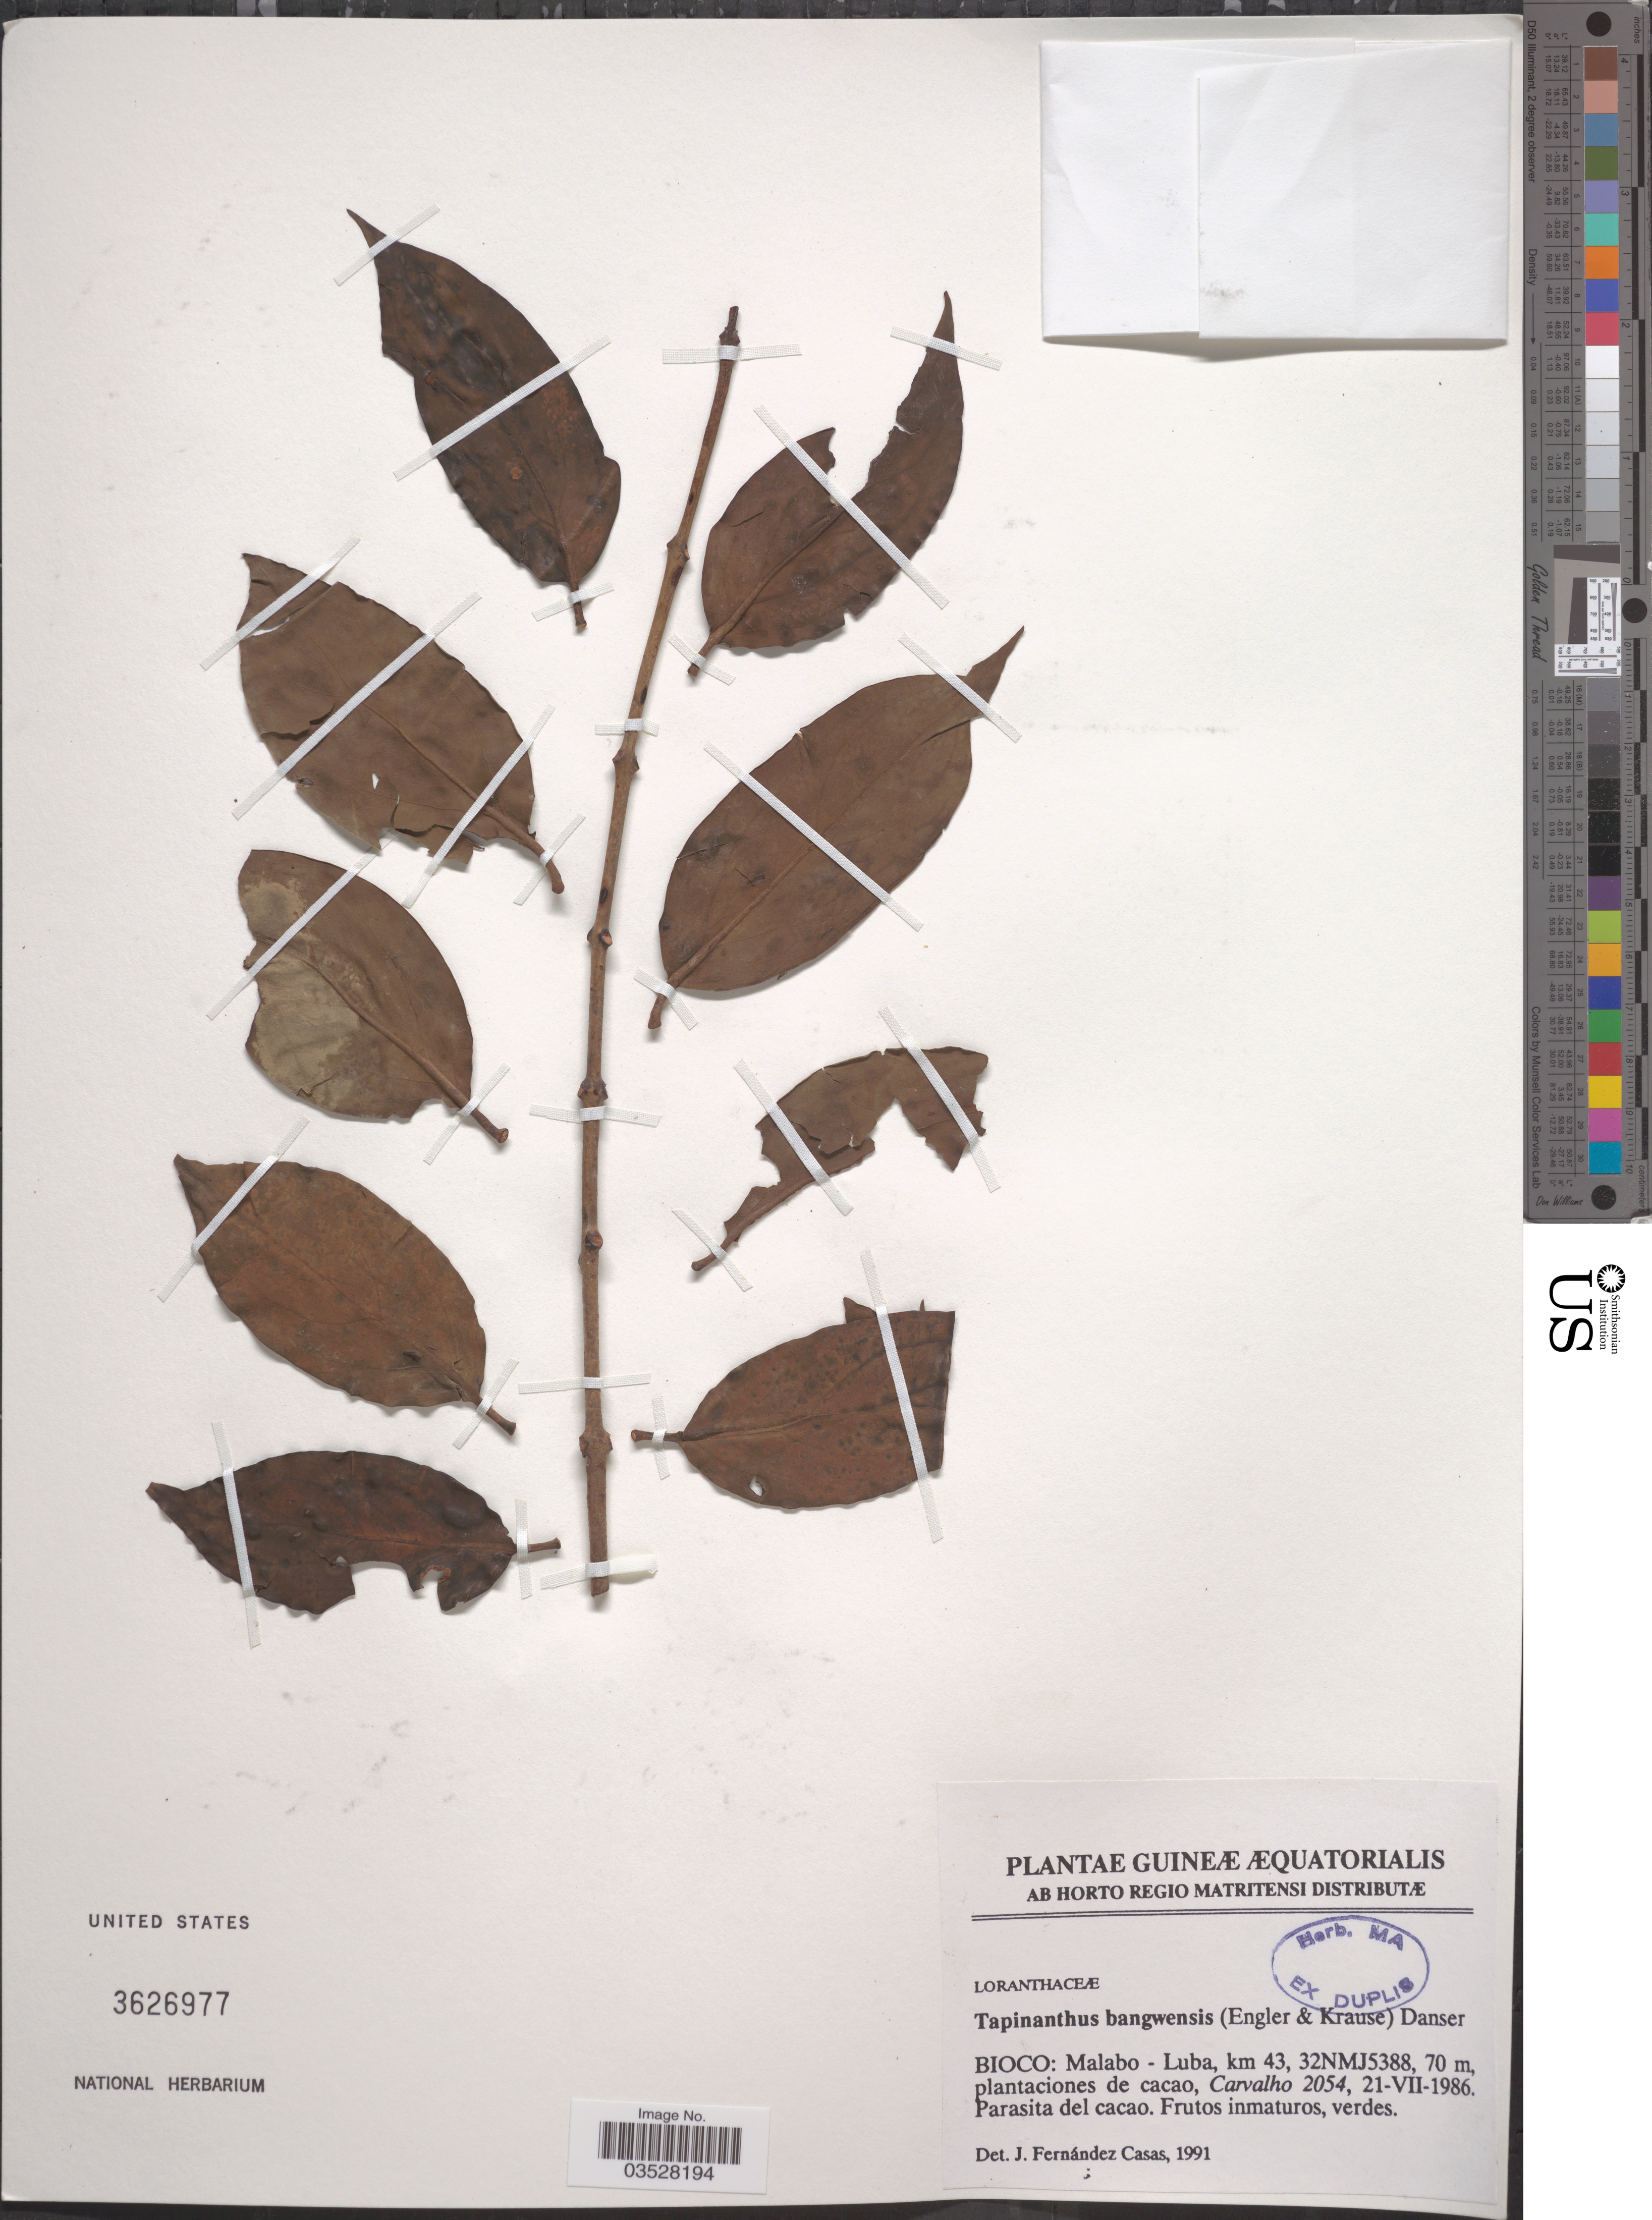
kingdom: Plantae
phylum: Tracheophyta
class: Magnoliopsida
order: Santalales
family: Loranthaceae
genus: Tapinanthus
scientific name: Tapinanthus bangwensis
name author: (Engl. & Krause) Danser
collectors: Carvalho, --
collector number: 2054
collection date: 1986-07-21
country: Equatorial Guinea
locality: Guineæ Æquatorialis. Bioco: Malabo- Luba, km 43, 32NMJ5388.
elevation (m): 70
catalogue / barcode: US 3626977